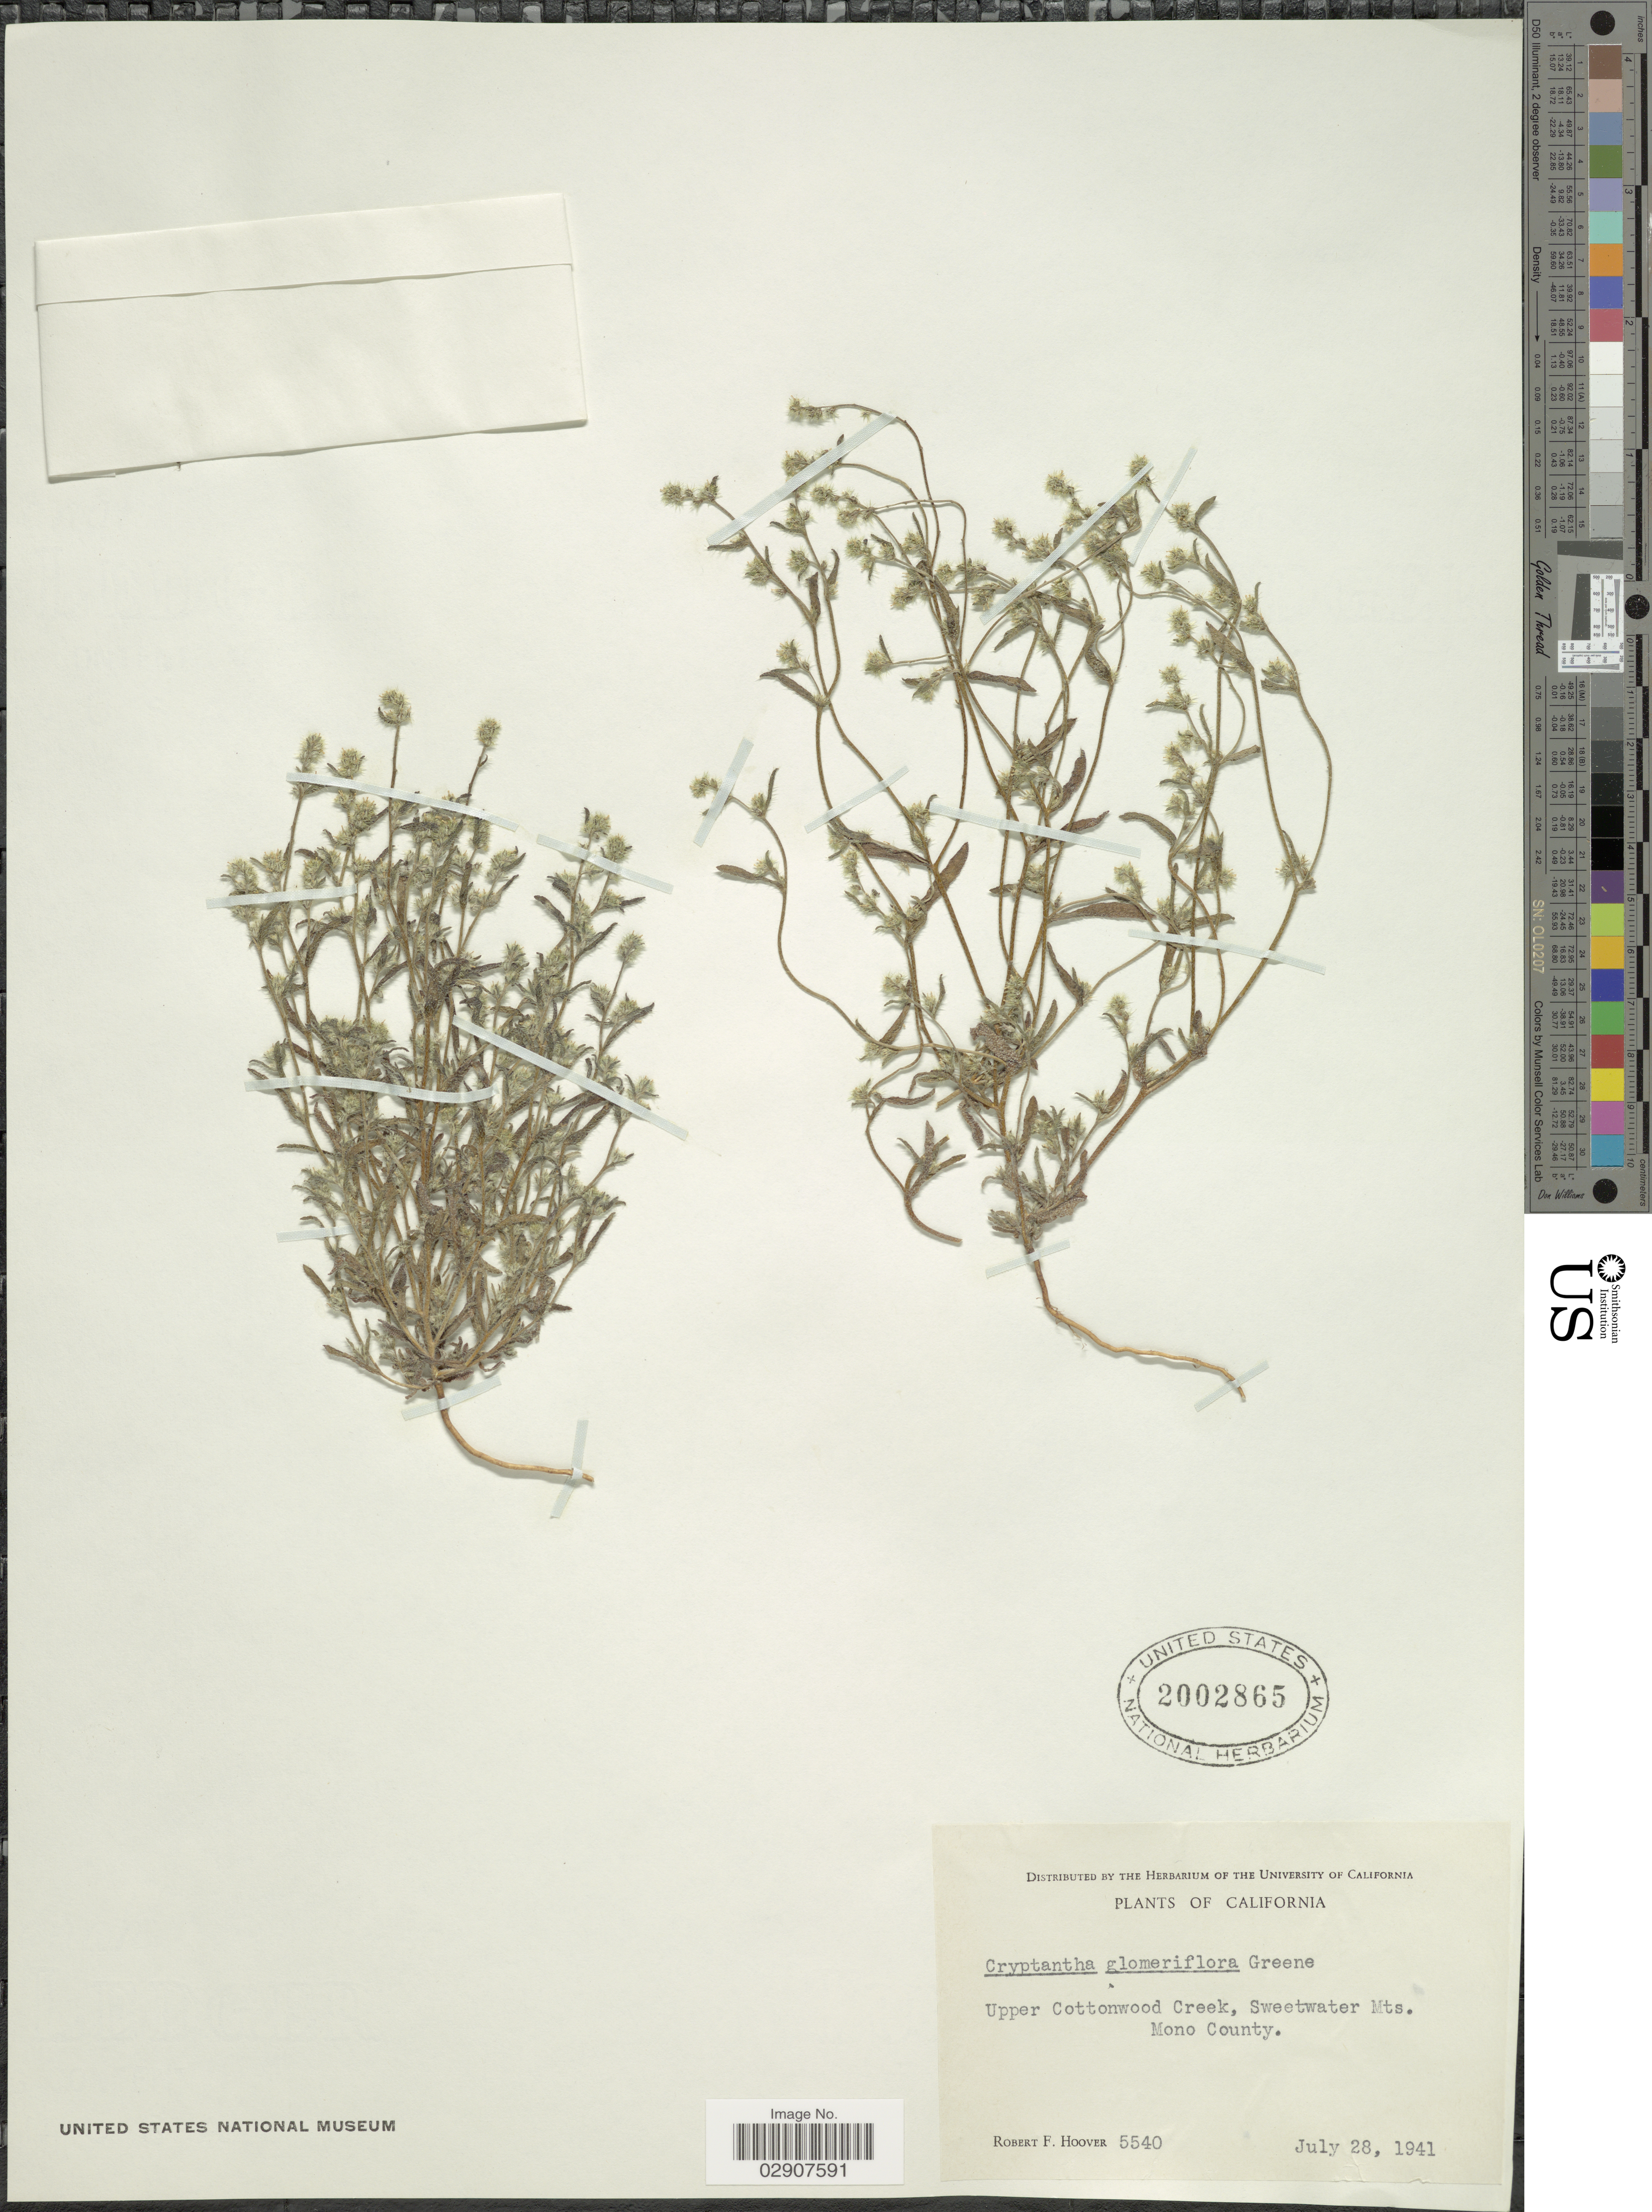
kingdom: Plantae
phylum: Tracheophyta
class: Magnoliopsida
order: Boraginales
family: Boraginaceae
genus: Cryptantha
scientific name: Cryptantha glomeriflora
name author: S.W. Greene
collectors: R. F. Hoover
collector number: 5540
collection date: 1941-07-28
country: United States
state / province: California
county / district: Mono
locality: Upper Cottonwood Creek, Sweetwater Mts., Mono County.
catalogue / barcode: US 2002865